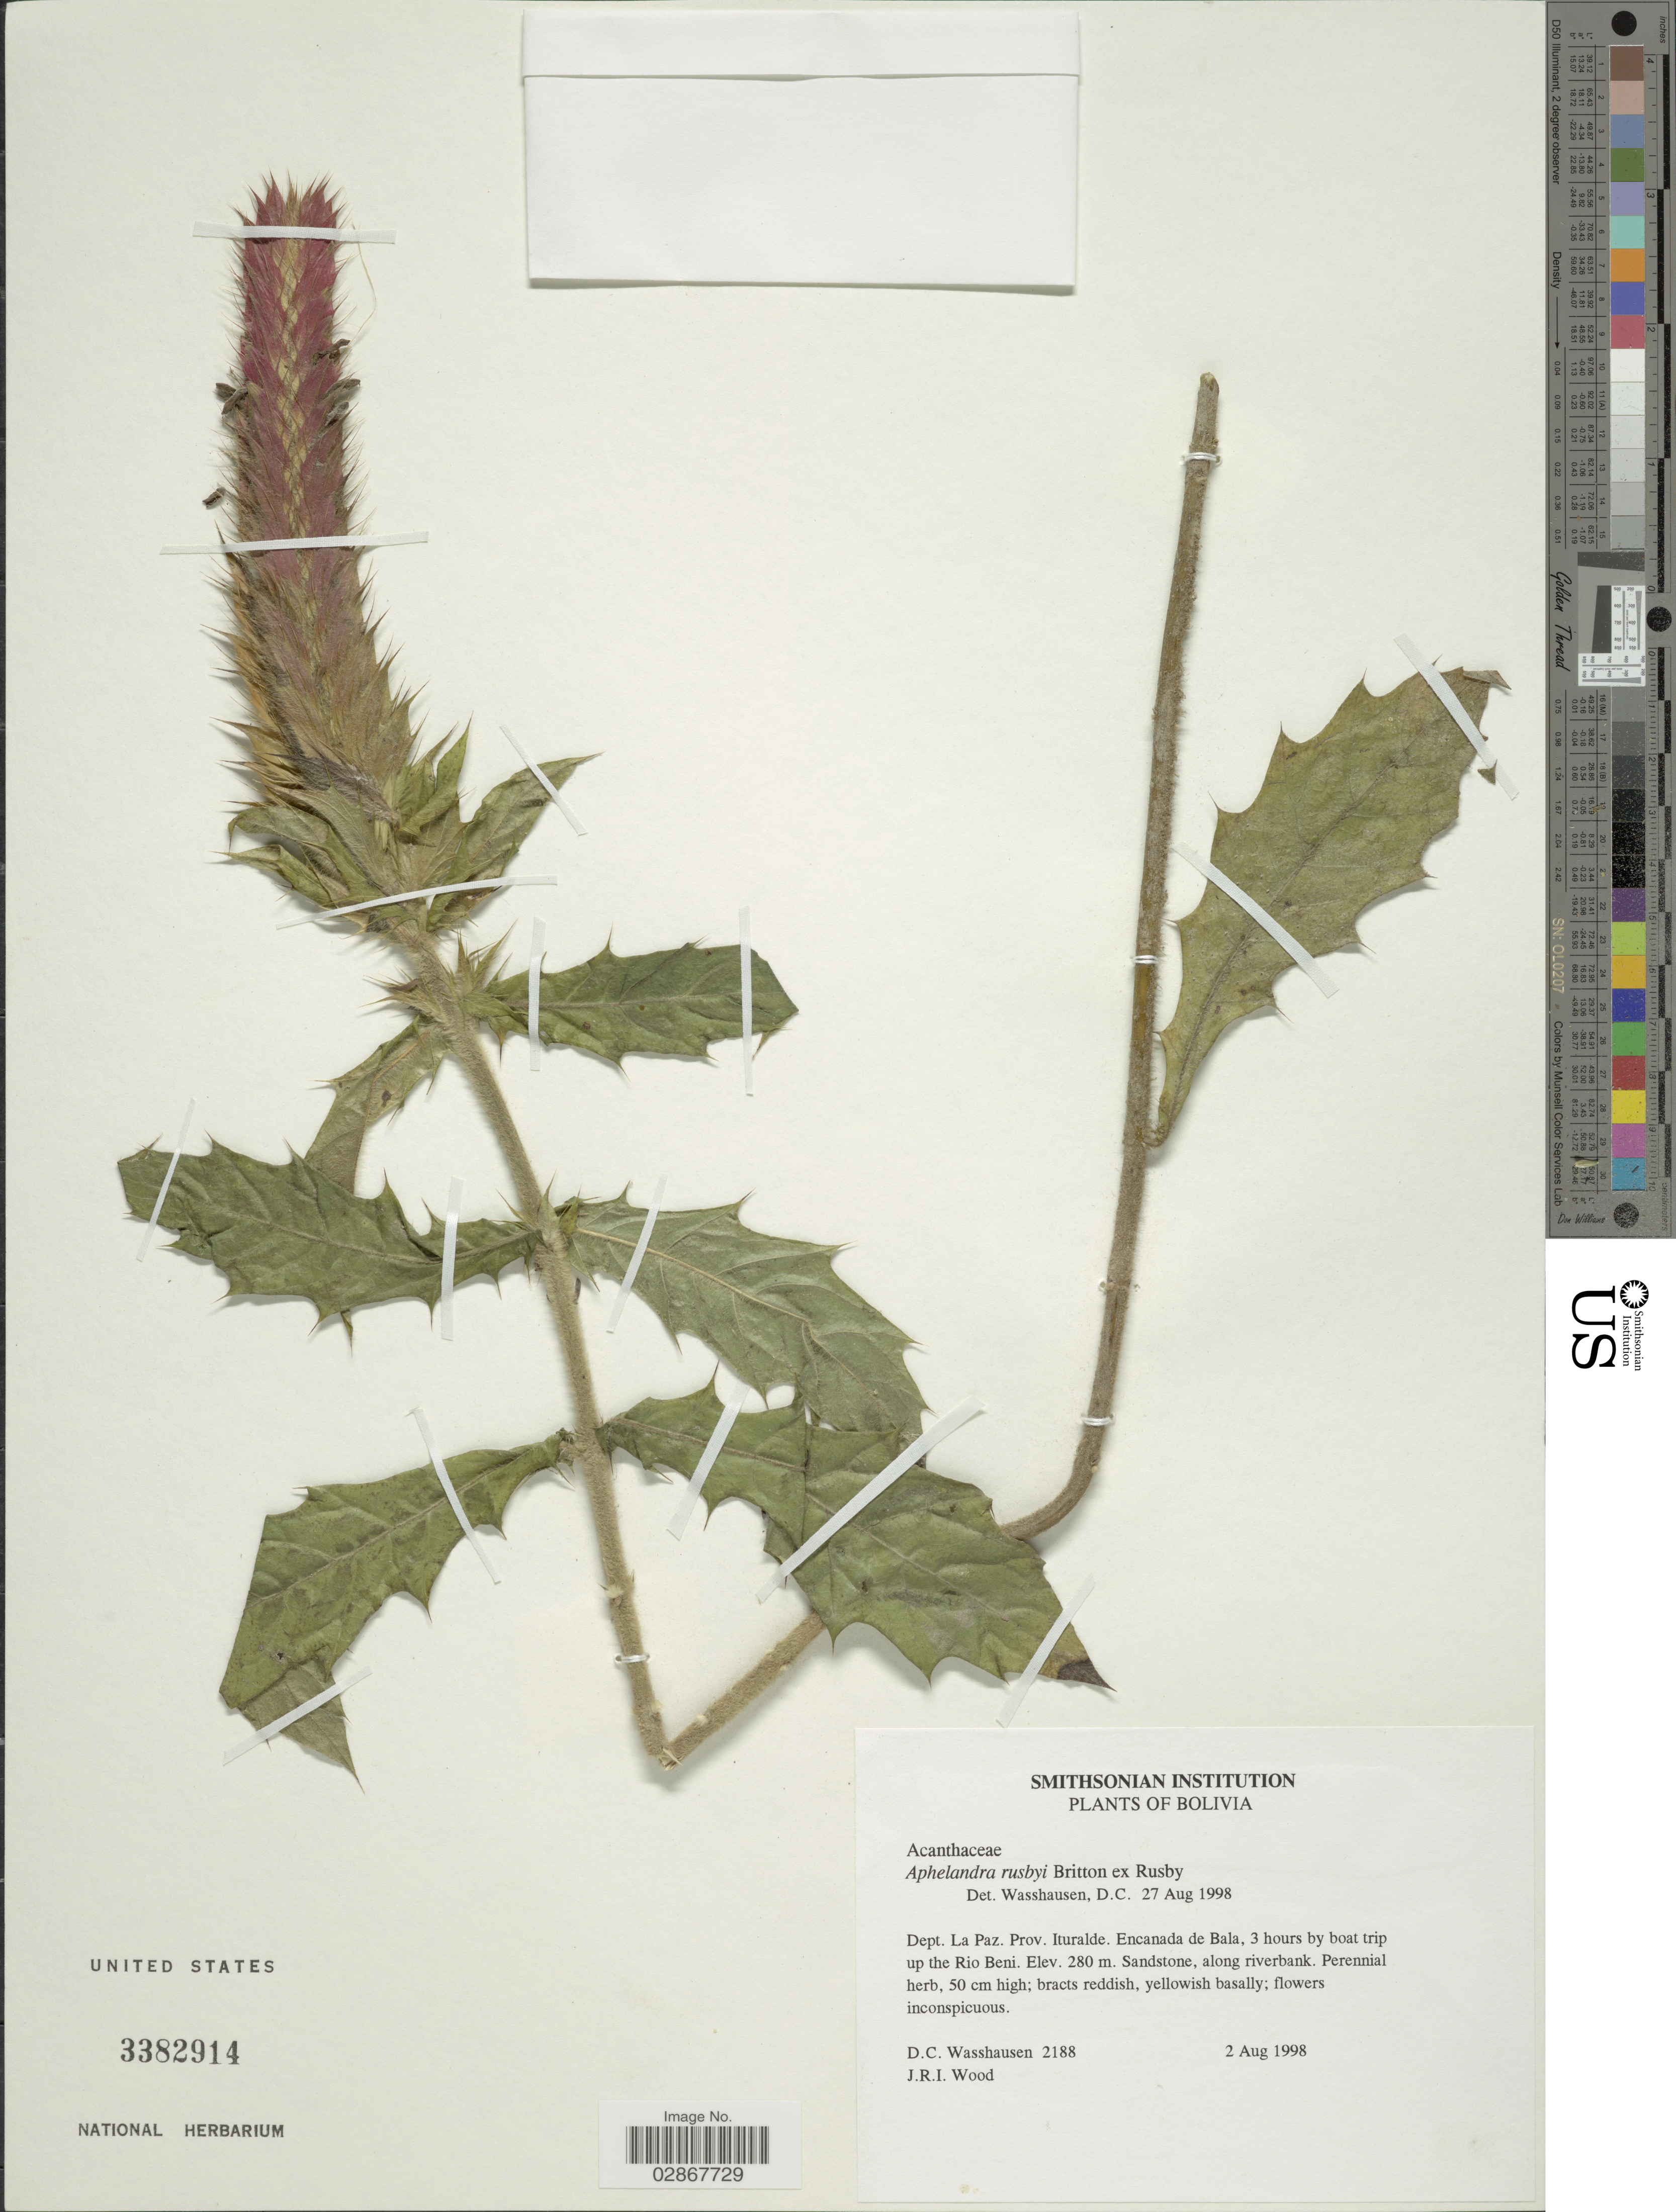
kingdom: Plantae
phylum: Tracheophyta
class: Magnoliopsida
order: Lamiales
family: Acanthaceae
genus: Aphelandra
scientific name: Aphelandra rusbyi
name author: Britton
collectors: D. C. Wasshausen & J. R. I. Wood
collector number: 2188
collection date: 1998-08-02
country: Bolivia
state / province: La Paz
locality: Dept. La Paz. Prov. Ituralde. Encanada de Bala, 3 hours by boat trip up the Rio Beni.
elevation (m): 280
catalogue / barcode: US 3382914